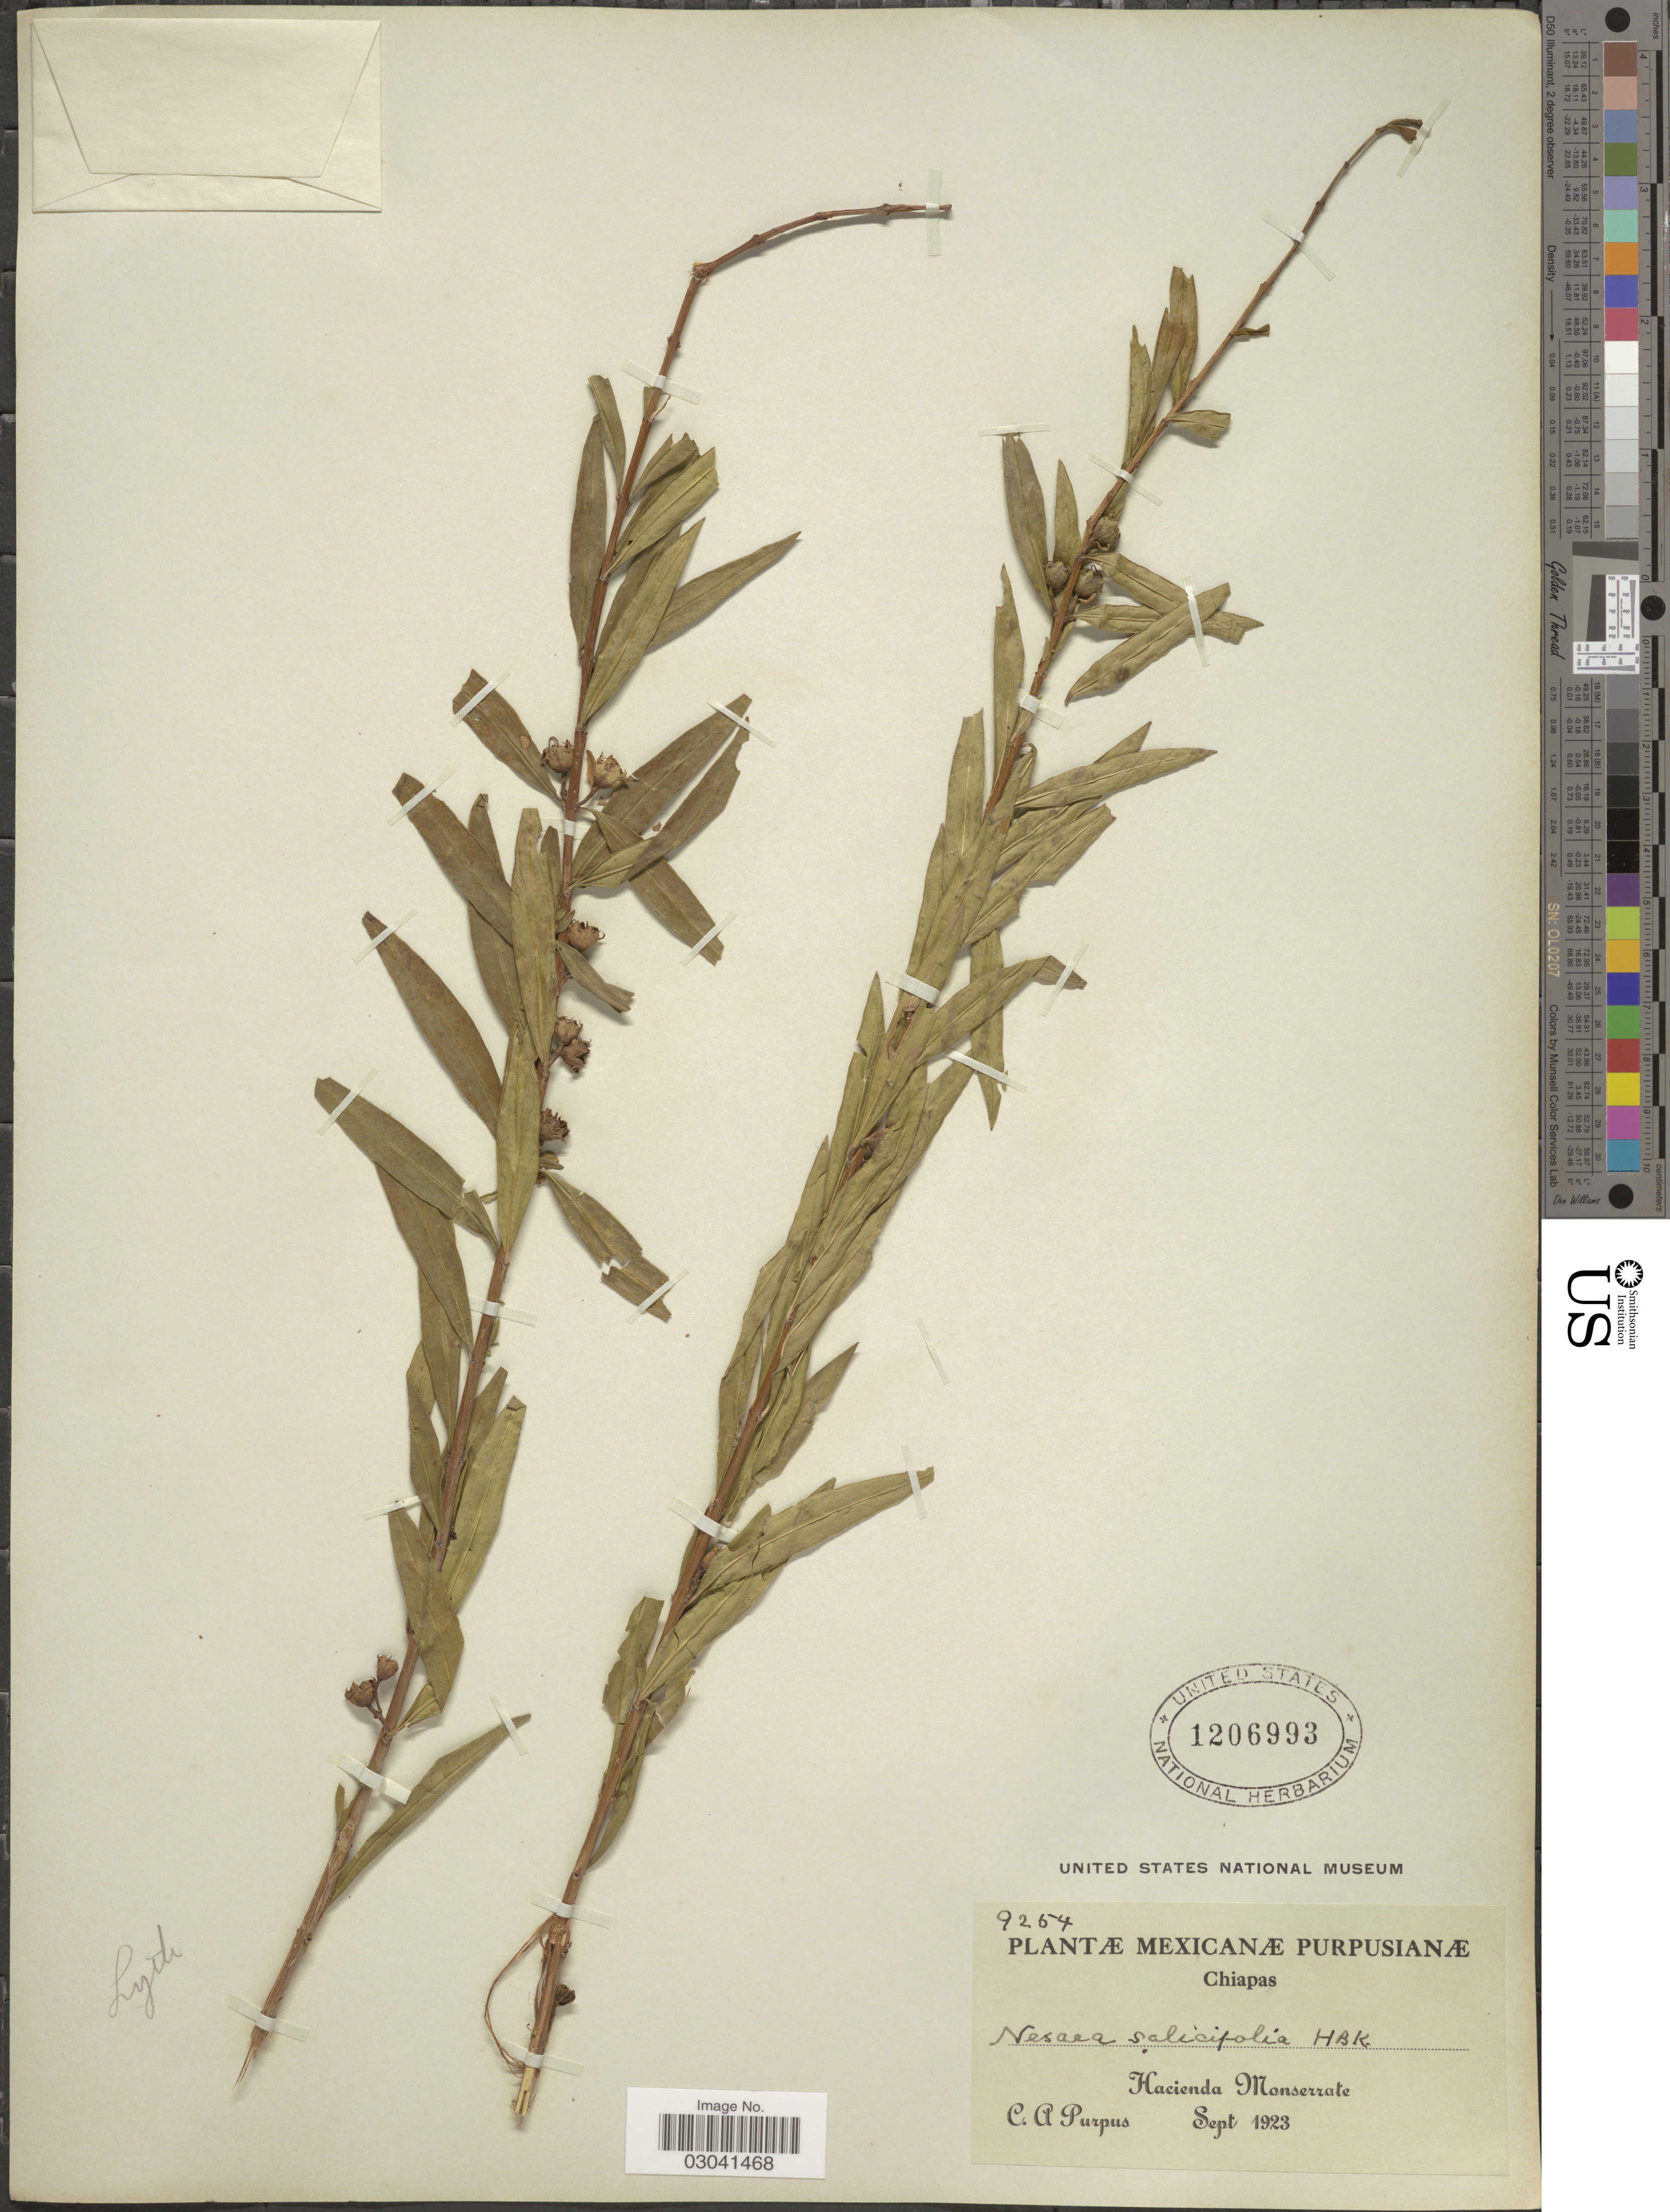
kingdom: Plantae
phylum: Tracheophyta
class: Magnoliopsida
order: Myrtales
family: Lythraceae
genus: Heimia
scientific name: Heimia salicifolia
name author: Link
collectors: C. A. Purpus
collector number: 9254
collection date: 1923-09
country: Mexico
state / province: Chiapas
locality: Hacienda Monserrate.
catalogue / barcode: US 1206993